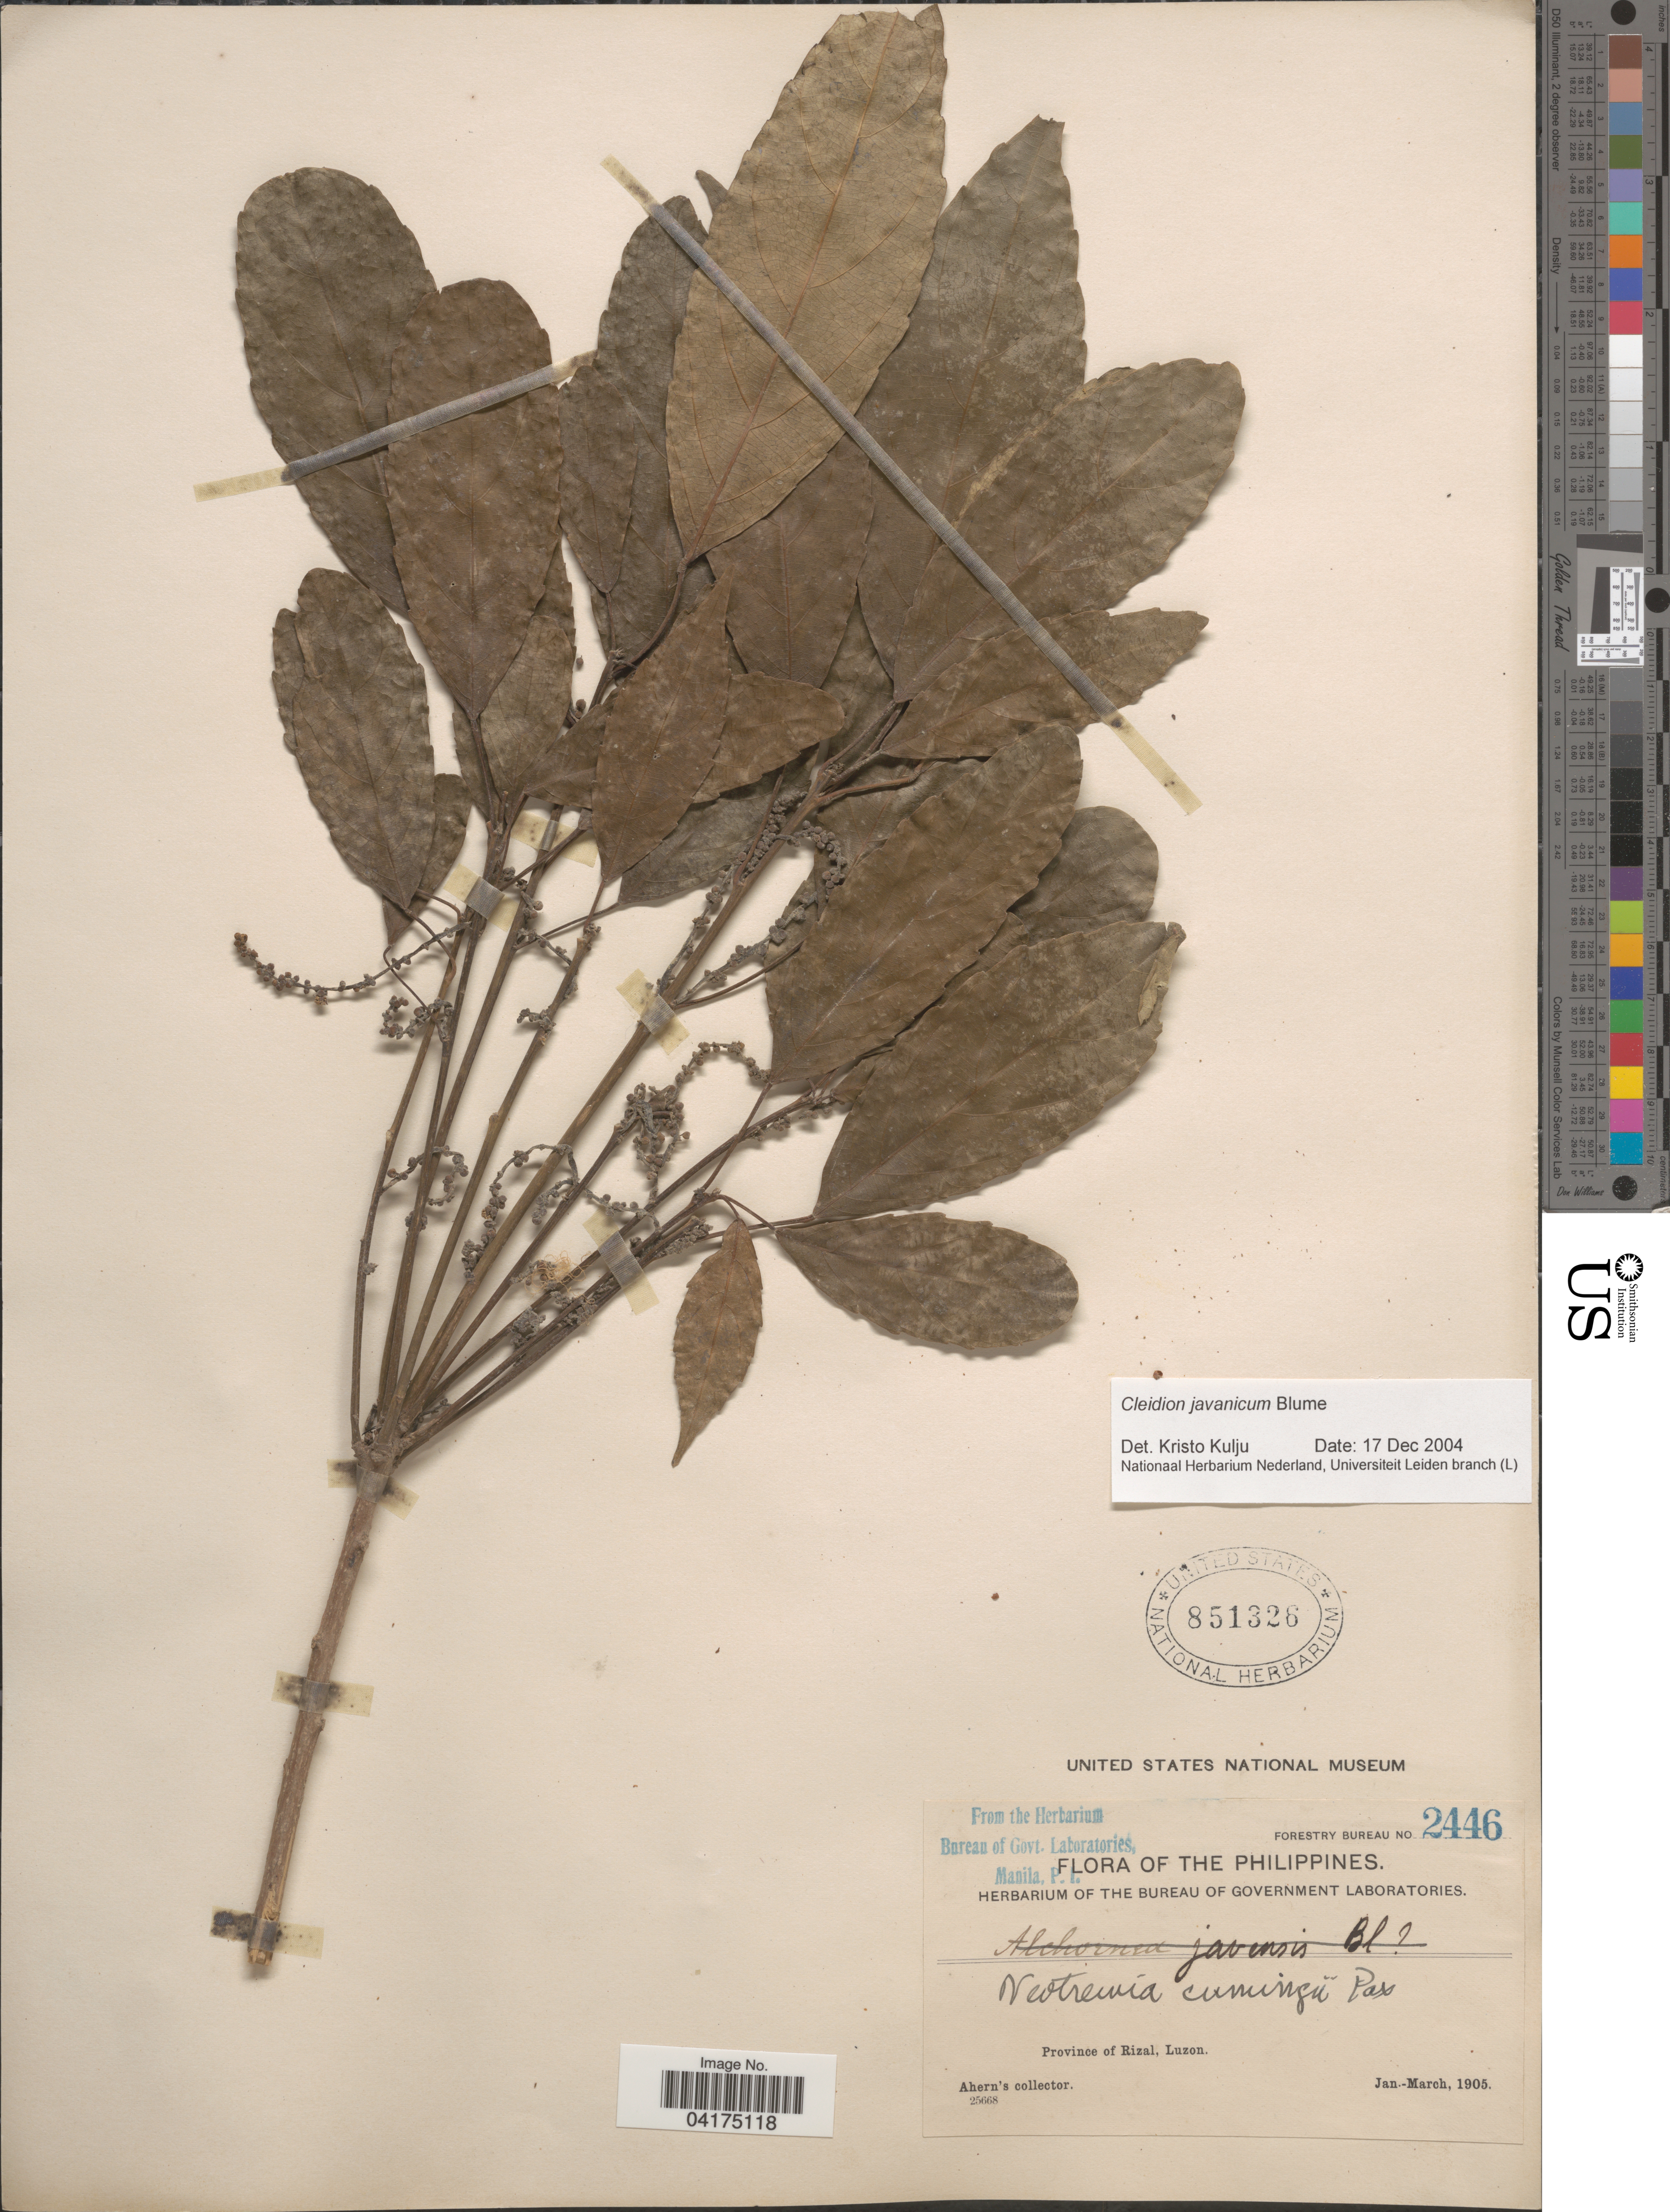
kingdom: Plantae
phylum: Tracheophyta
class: Magnoliopsida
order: Malpighiales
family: Euphorbiaceae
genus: Cleidion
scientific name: Cleidion javanicum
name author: Blume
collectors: Ahern's collector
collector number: Forestry Bureau 2446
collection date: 1905-01/1905-03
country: Philippines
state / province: Calabarzon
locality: Province of Rizal, Luzon.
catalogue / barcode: US 851326